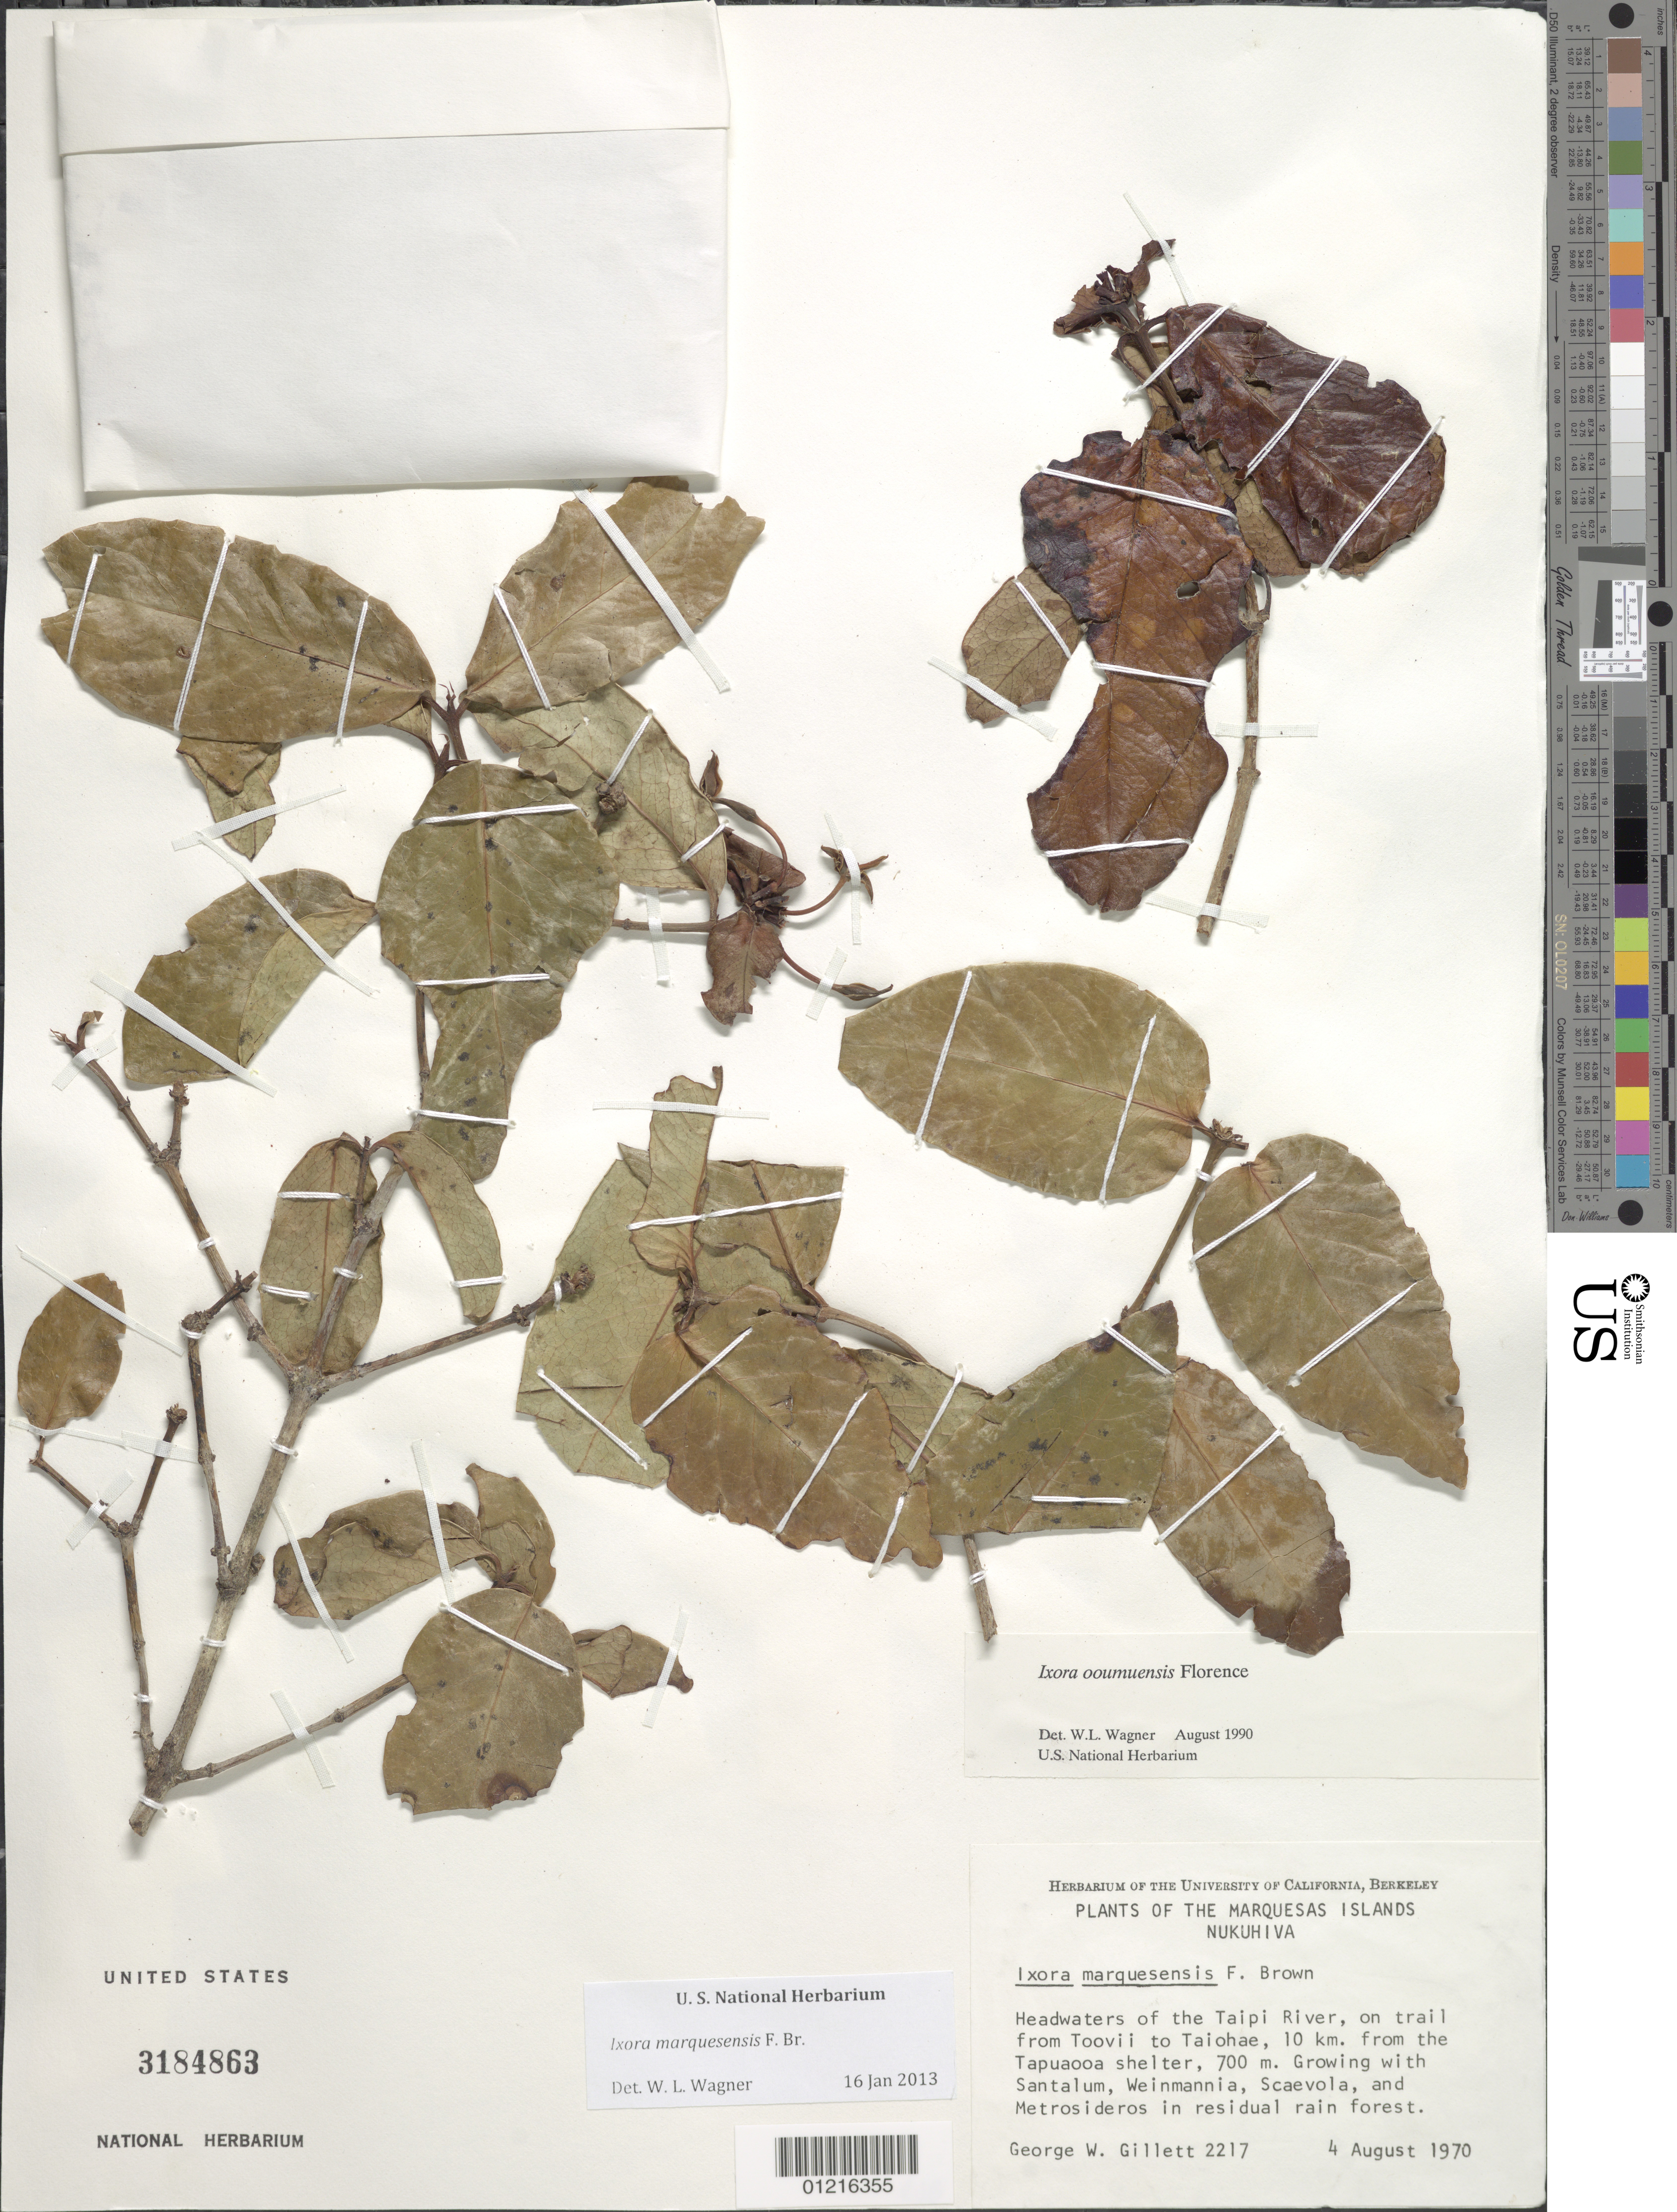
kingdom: Plantae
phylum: Tracheophyta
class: Magnoliopsida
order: Gentianales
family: Rubiaceae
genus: Ixora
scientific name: Ixora marquesensis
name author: F. Br.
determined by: Lorence, David H.; Wagner, W. H.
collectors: G. Gillett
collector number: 2217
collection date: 1970-08-04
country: French Polynesia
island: Nuku Hiva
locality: Headwaters of the Taipi River, on trail from Toovii to Taiohae, 10 km from the Tapuaooa shelter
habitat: In residual rain forest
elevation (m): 700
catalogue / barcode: US 3184863